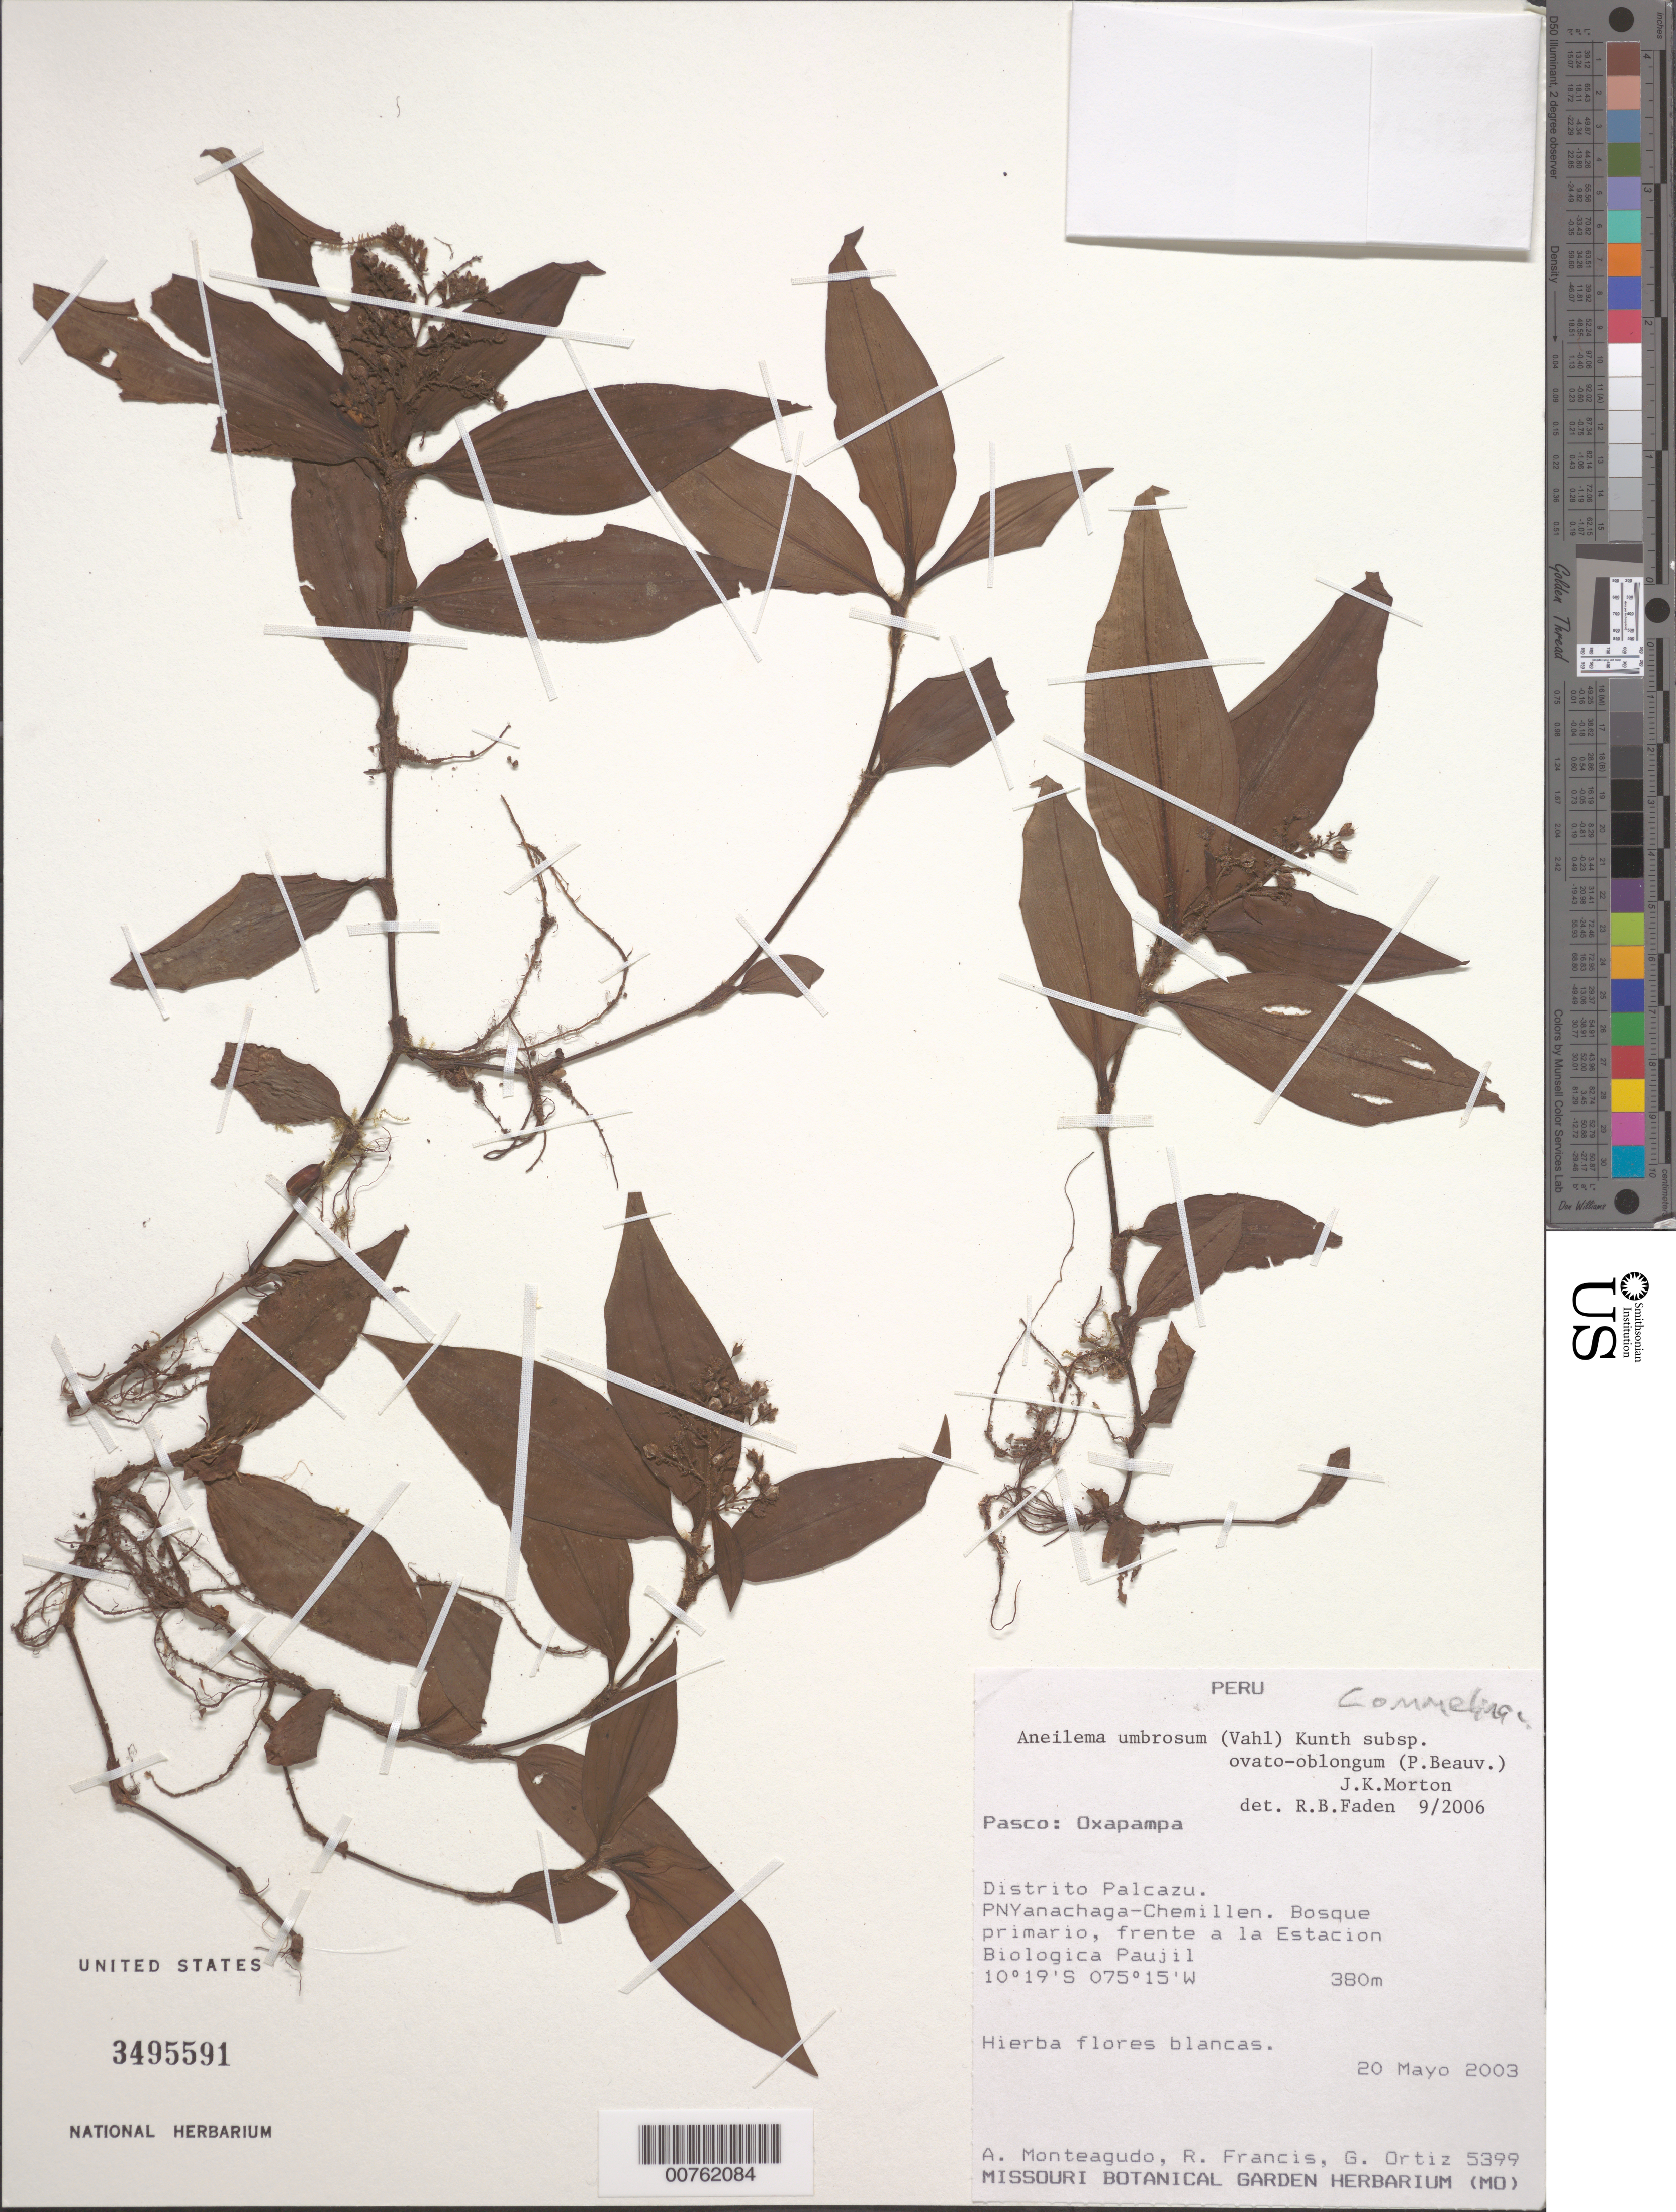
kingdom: Plantae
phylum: Tracheophyta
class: Liliopsida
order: Commelinales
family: Commelinaceae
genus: Aneilema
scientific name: Aneilema umbrosum subsp. ovato-oblongum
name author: (P. Beauv.) J.K. Morton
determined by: Faden, Robert B., (US), Smithsonian Institution - National Museum of Natural History (UNITED STATES)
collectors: A. Monteagudo et al.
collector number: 5399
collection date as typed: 20 May 2003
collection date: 2003-05-20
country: Peru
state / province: Pasco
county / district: Oxapampa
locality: Pnyanachaga-Chemillen. Bosque primario, frente a la Estacion Biologica Paujil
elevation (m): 380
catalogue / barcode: US 3495591